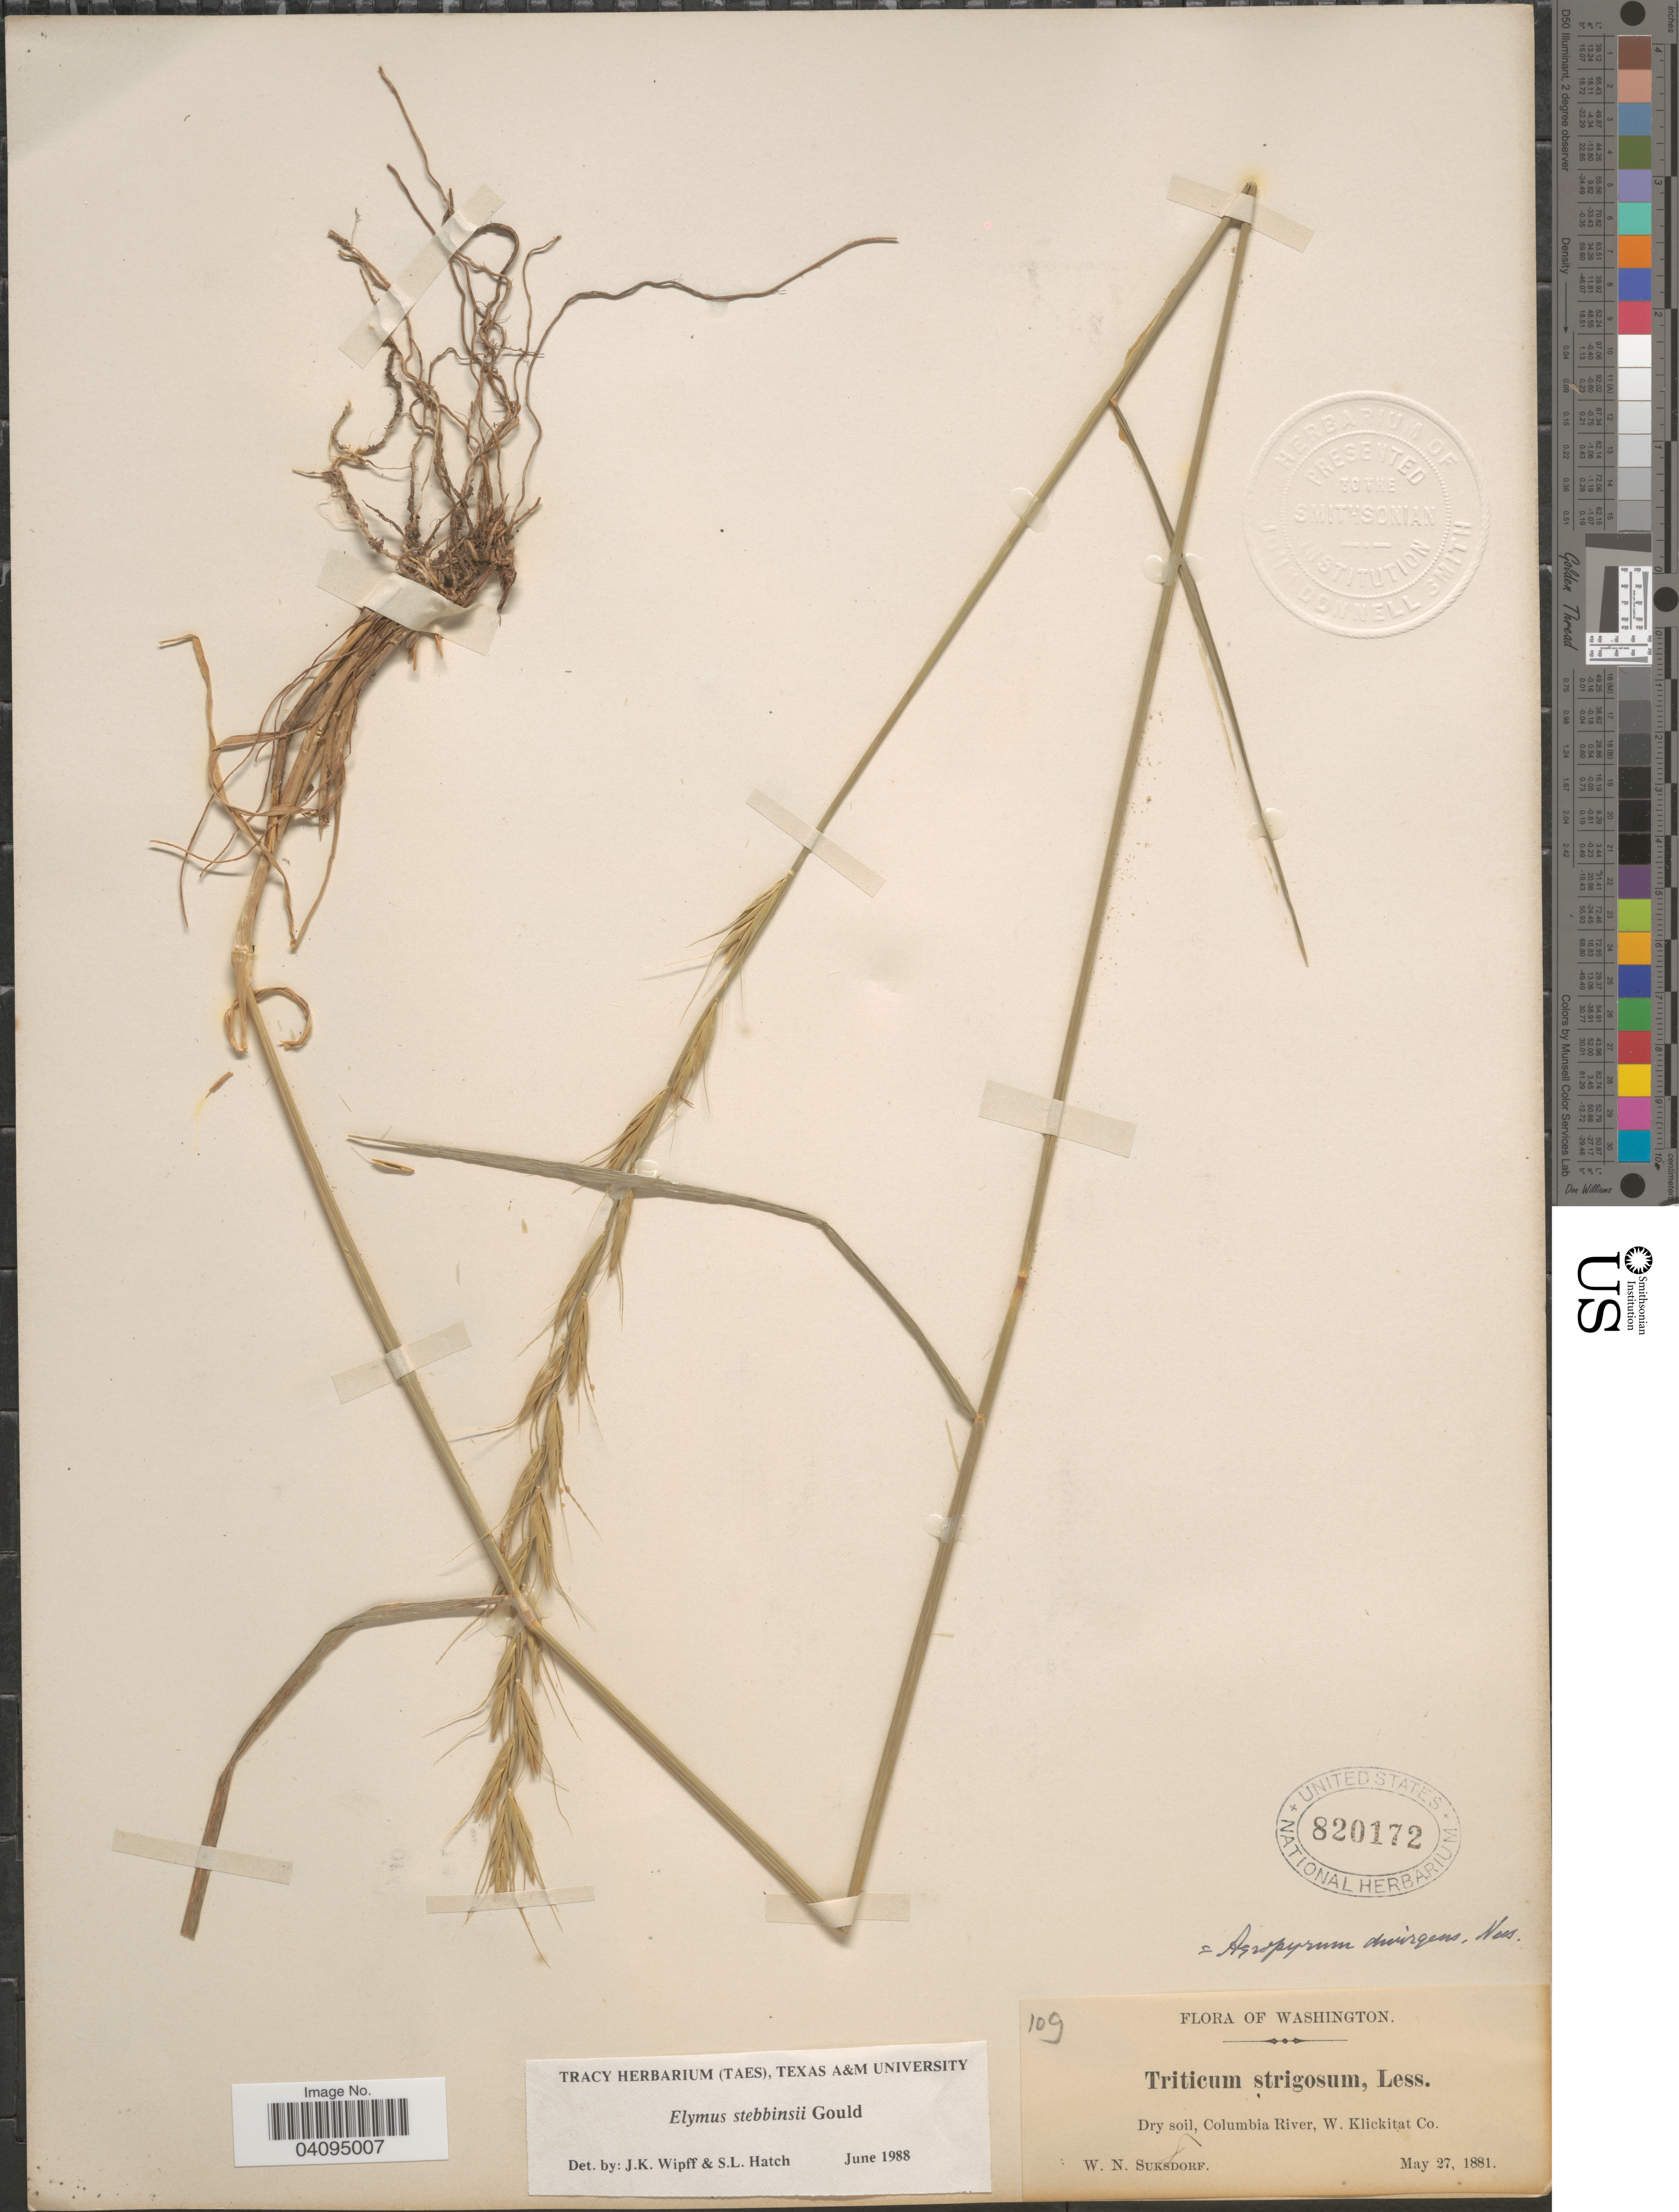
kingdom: Plantae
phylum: Tracheophyta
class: Liliopsida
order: Poales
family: Poaceae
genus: Elymus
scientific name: Elymus stebbinsii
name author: Gould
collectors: W. N. Suksdorf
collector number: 109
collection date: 1881-05-27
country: United States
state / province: Washington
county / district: Klickitat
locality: Columbia River, W. Klickitat Co.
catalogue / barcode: US 820172